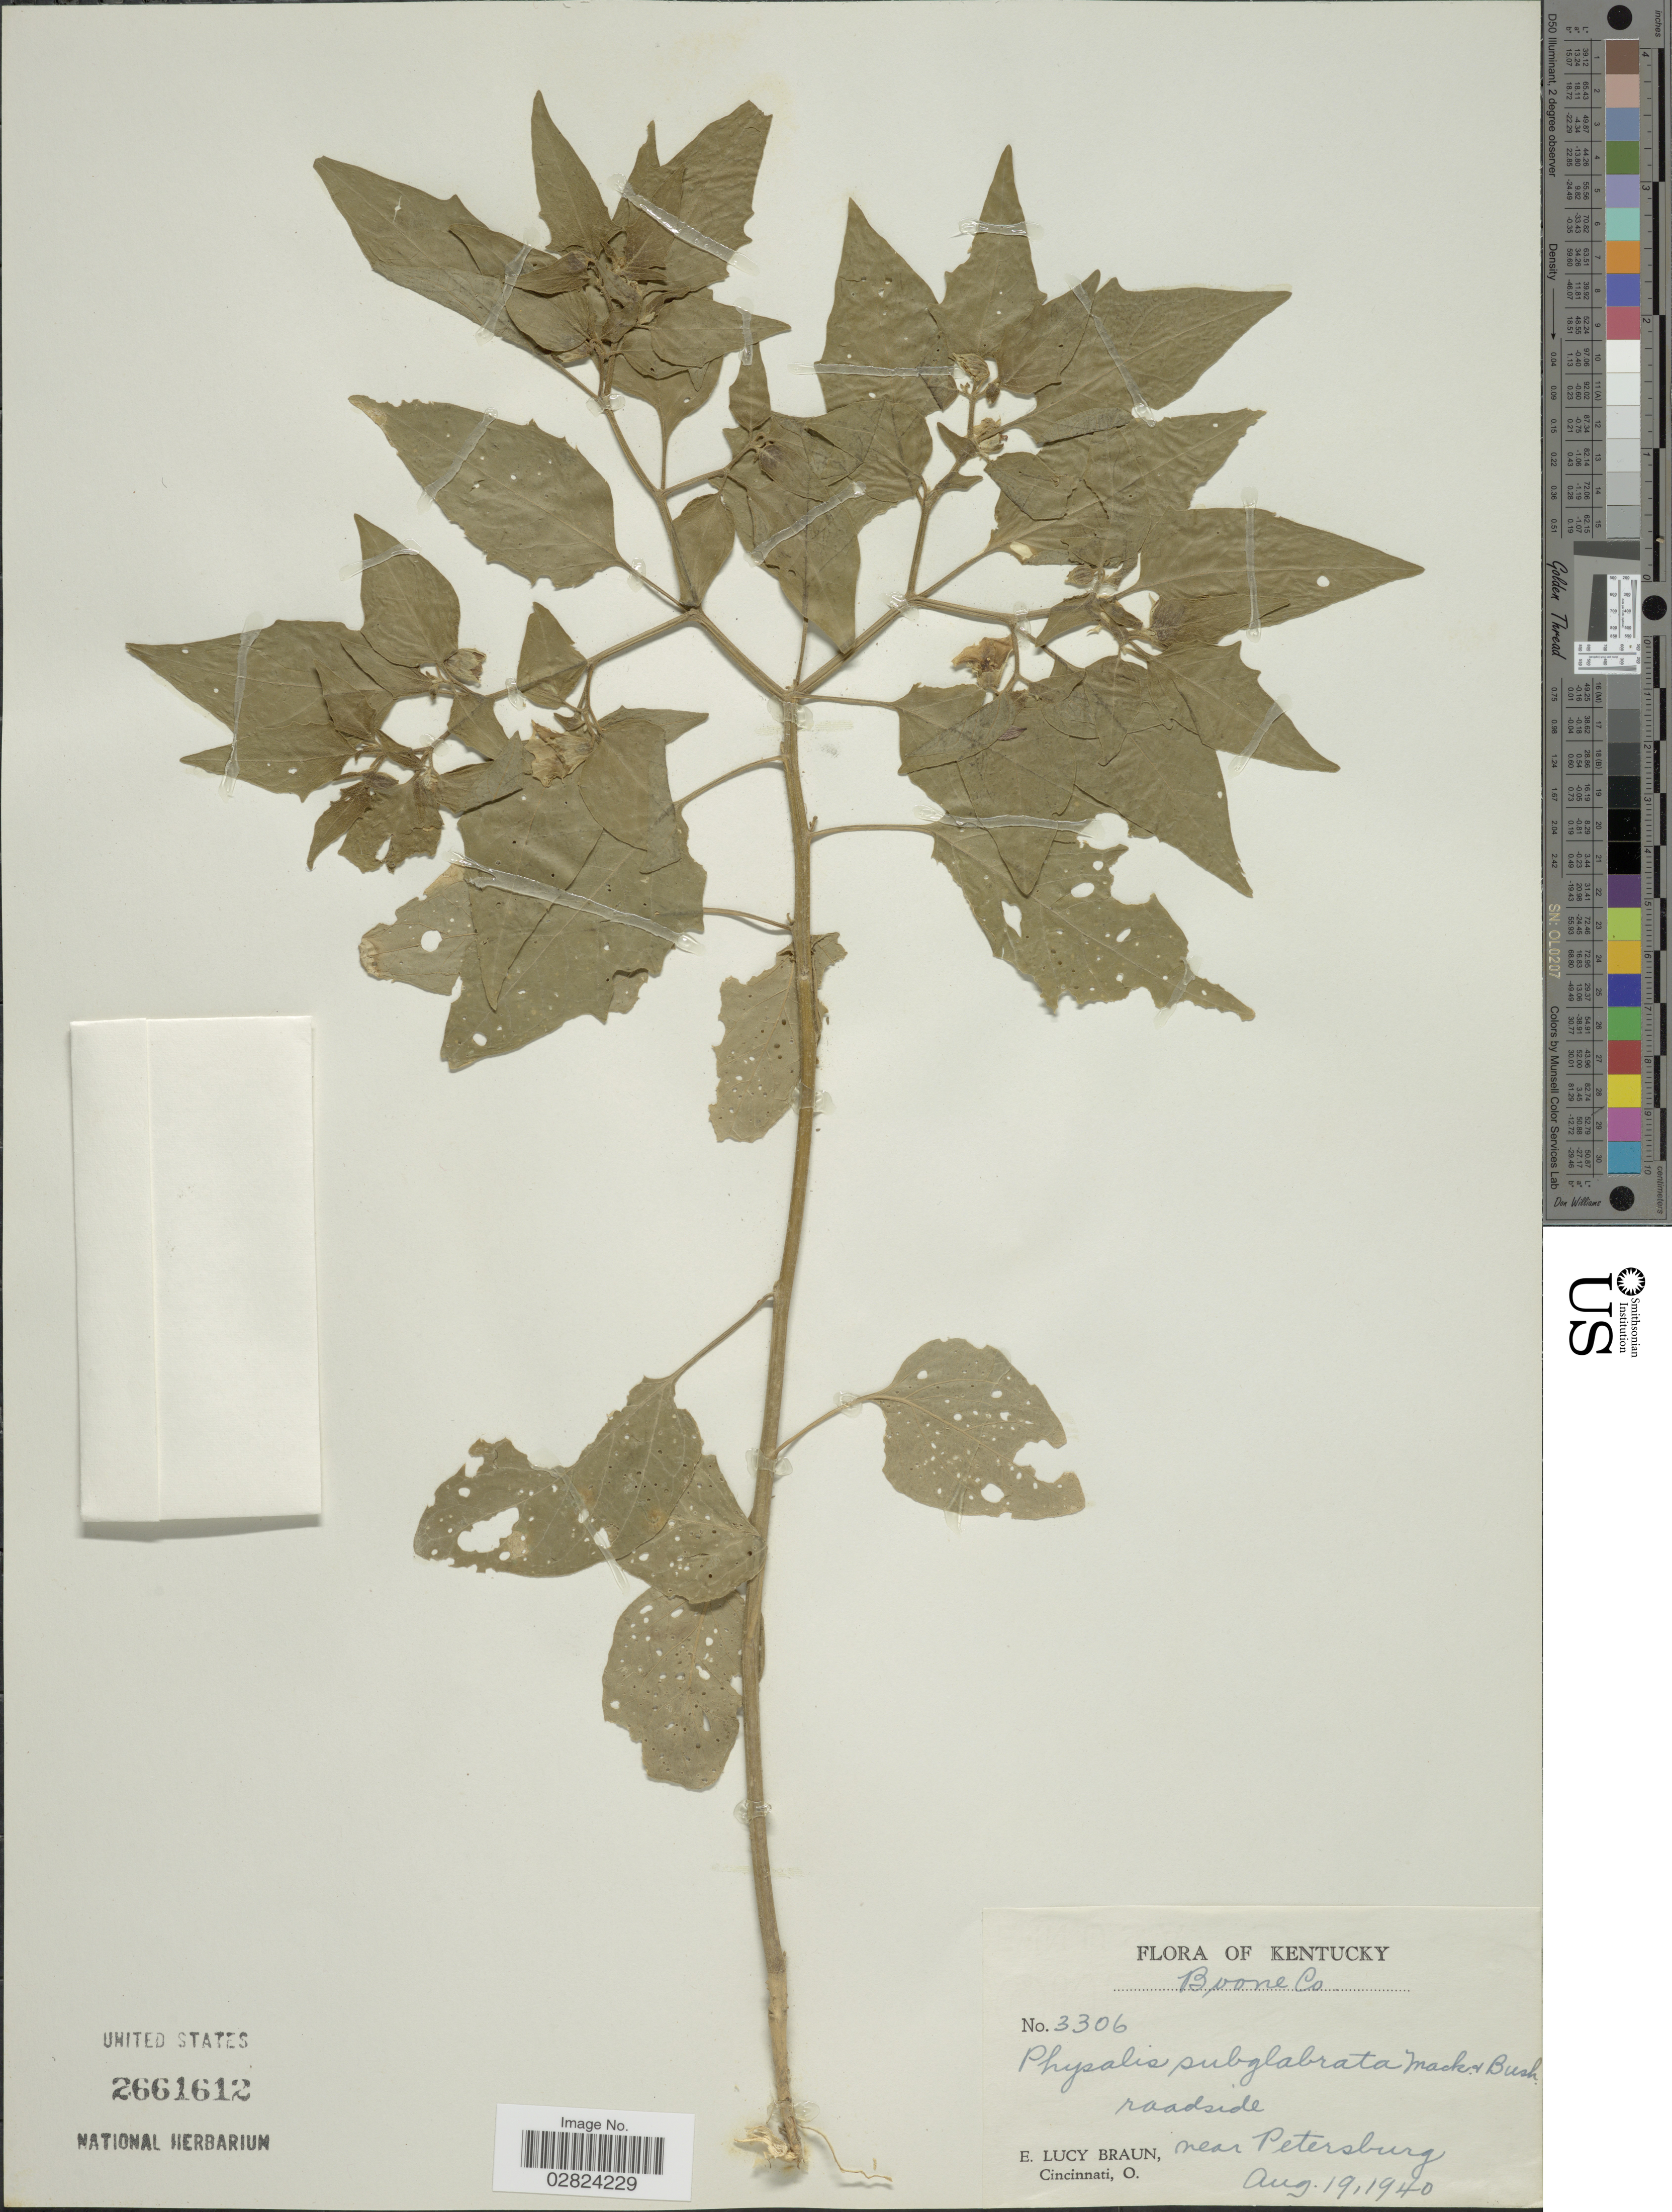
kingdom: Plantae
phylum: Tracheophyta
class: Magnoliopsida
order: Solanales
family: Solanaceae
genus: Physalis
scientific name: Physalis subglabrata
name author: Mack. & Bush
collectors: E. L. Braun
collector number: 3306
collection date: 1940-08-19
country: United States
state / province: Kentucky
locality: Boone Co. Near Petersburg.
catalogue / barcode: US 2661612